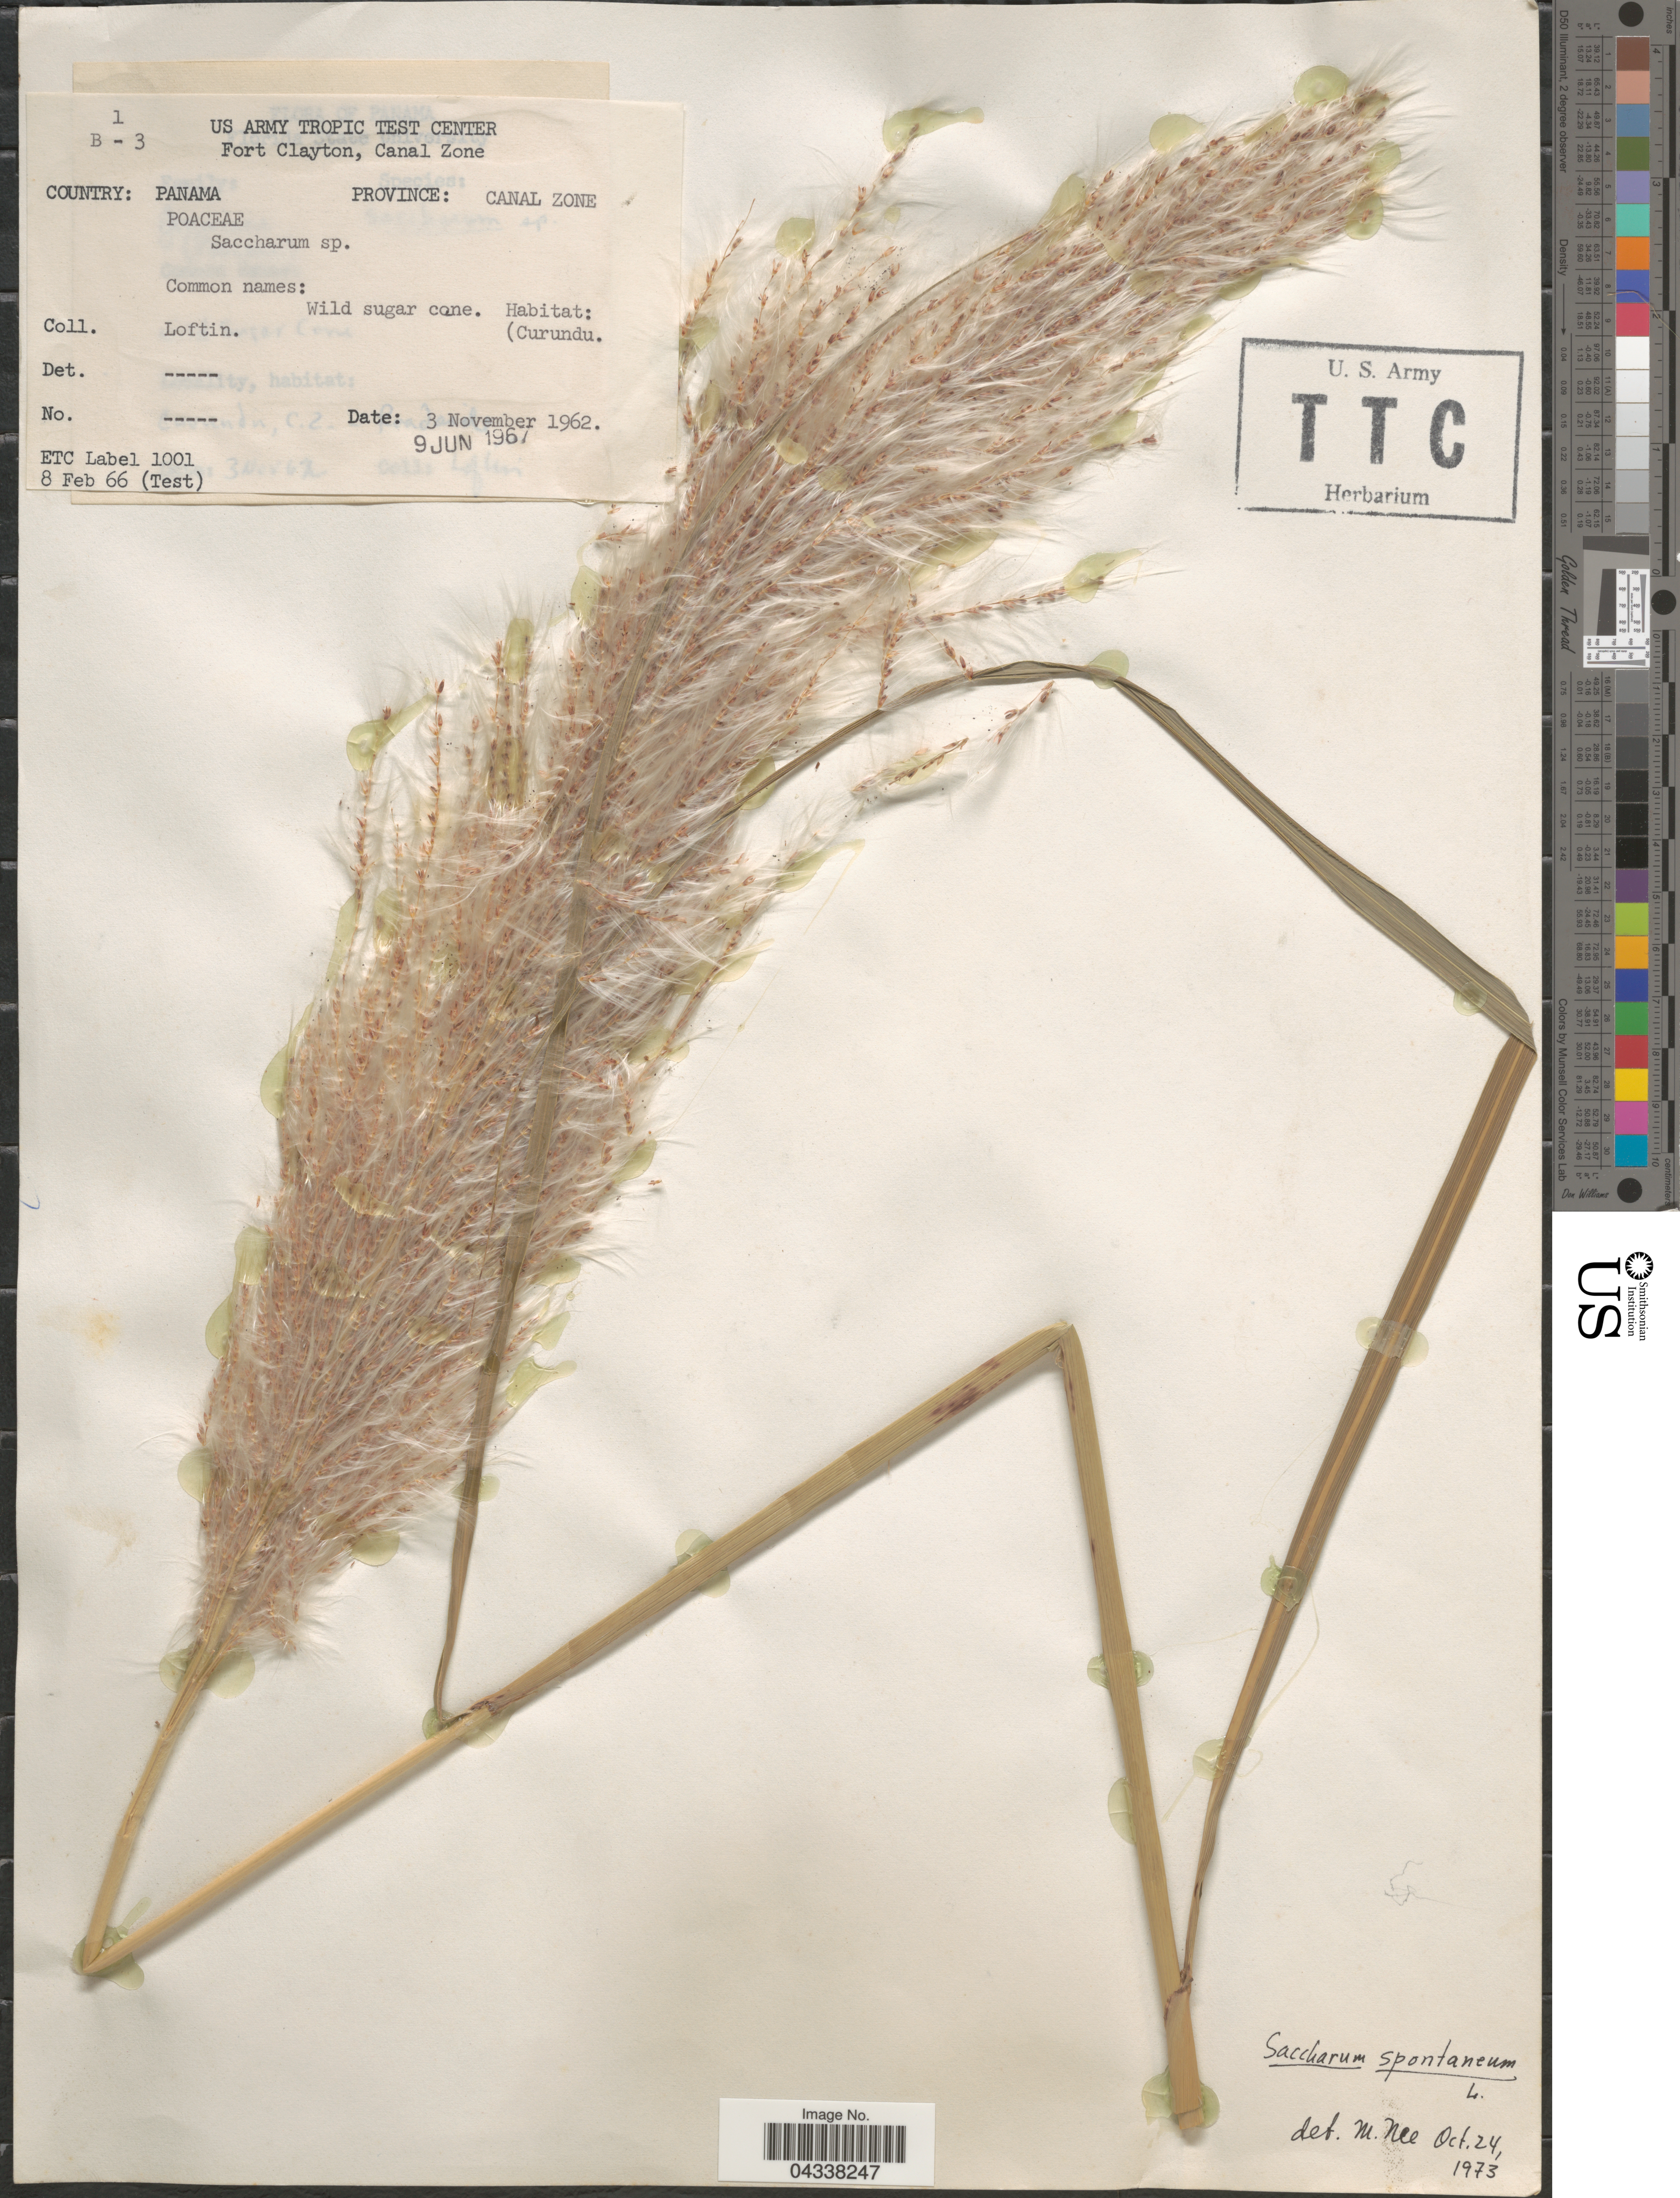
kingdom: Plantae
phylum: Tracheophyta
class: Liliopsida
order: Poales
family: Poaceae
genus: Saccharum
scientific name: Saccharum spontaneum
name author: L.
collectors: Loftin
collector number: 1/B-3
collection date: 1962-11-03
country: Panama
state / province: Colón / Panamá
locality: Province: Canal Zone. Curundu.